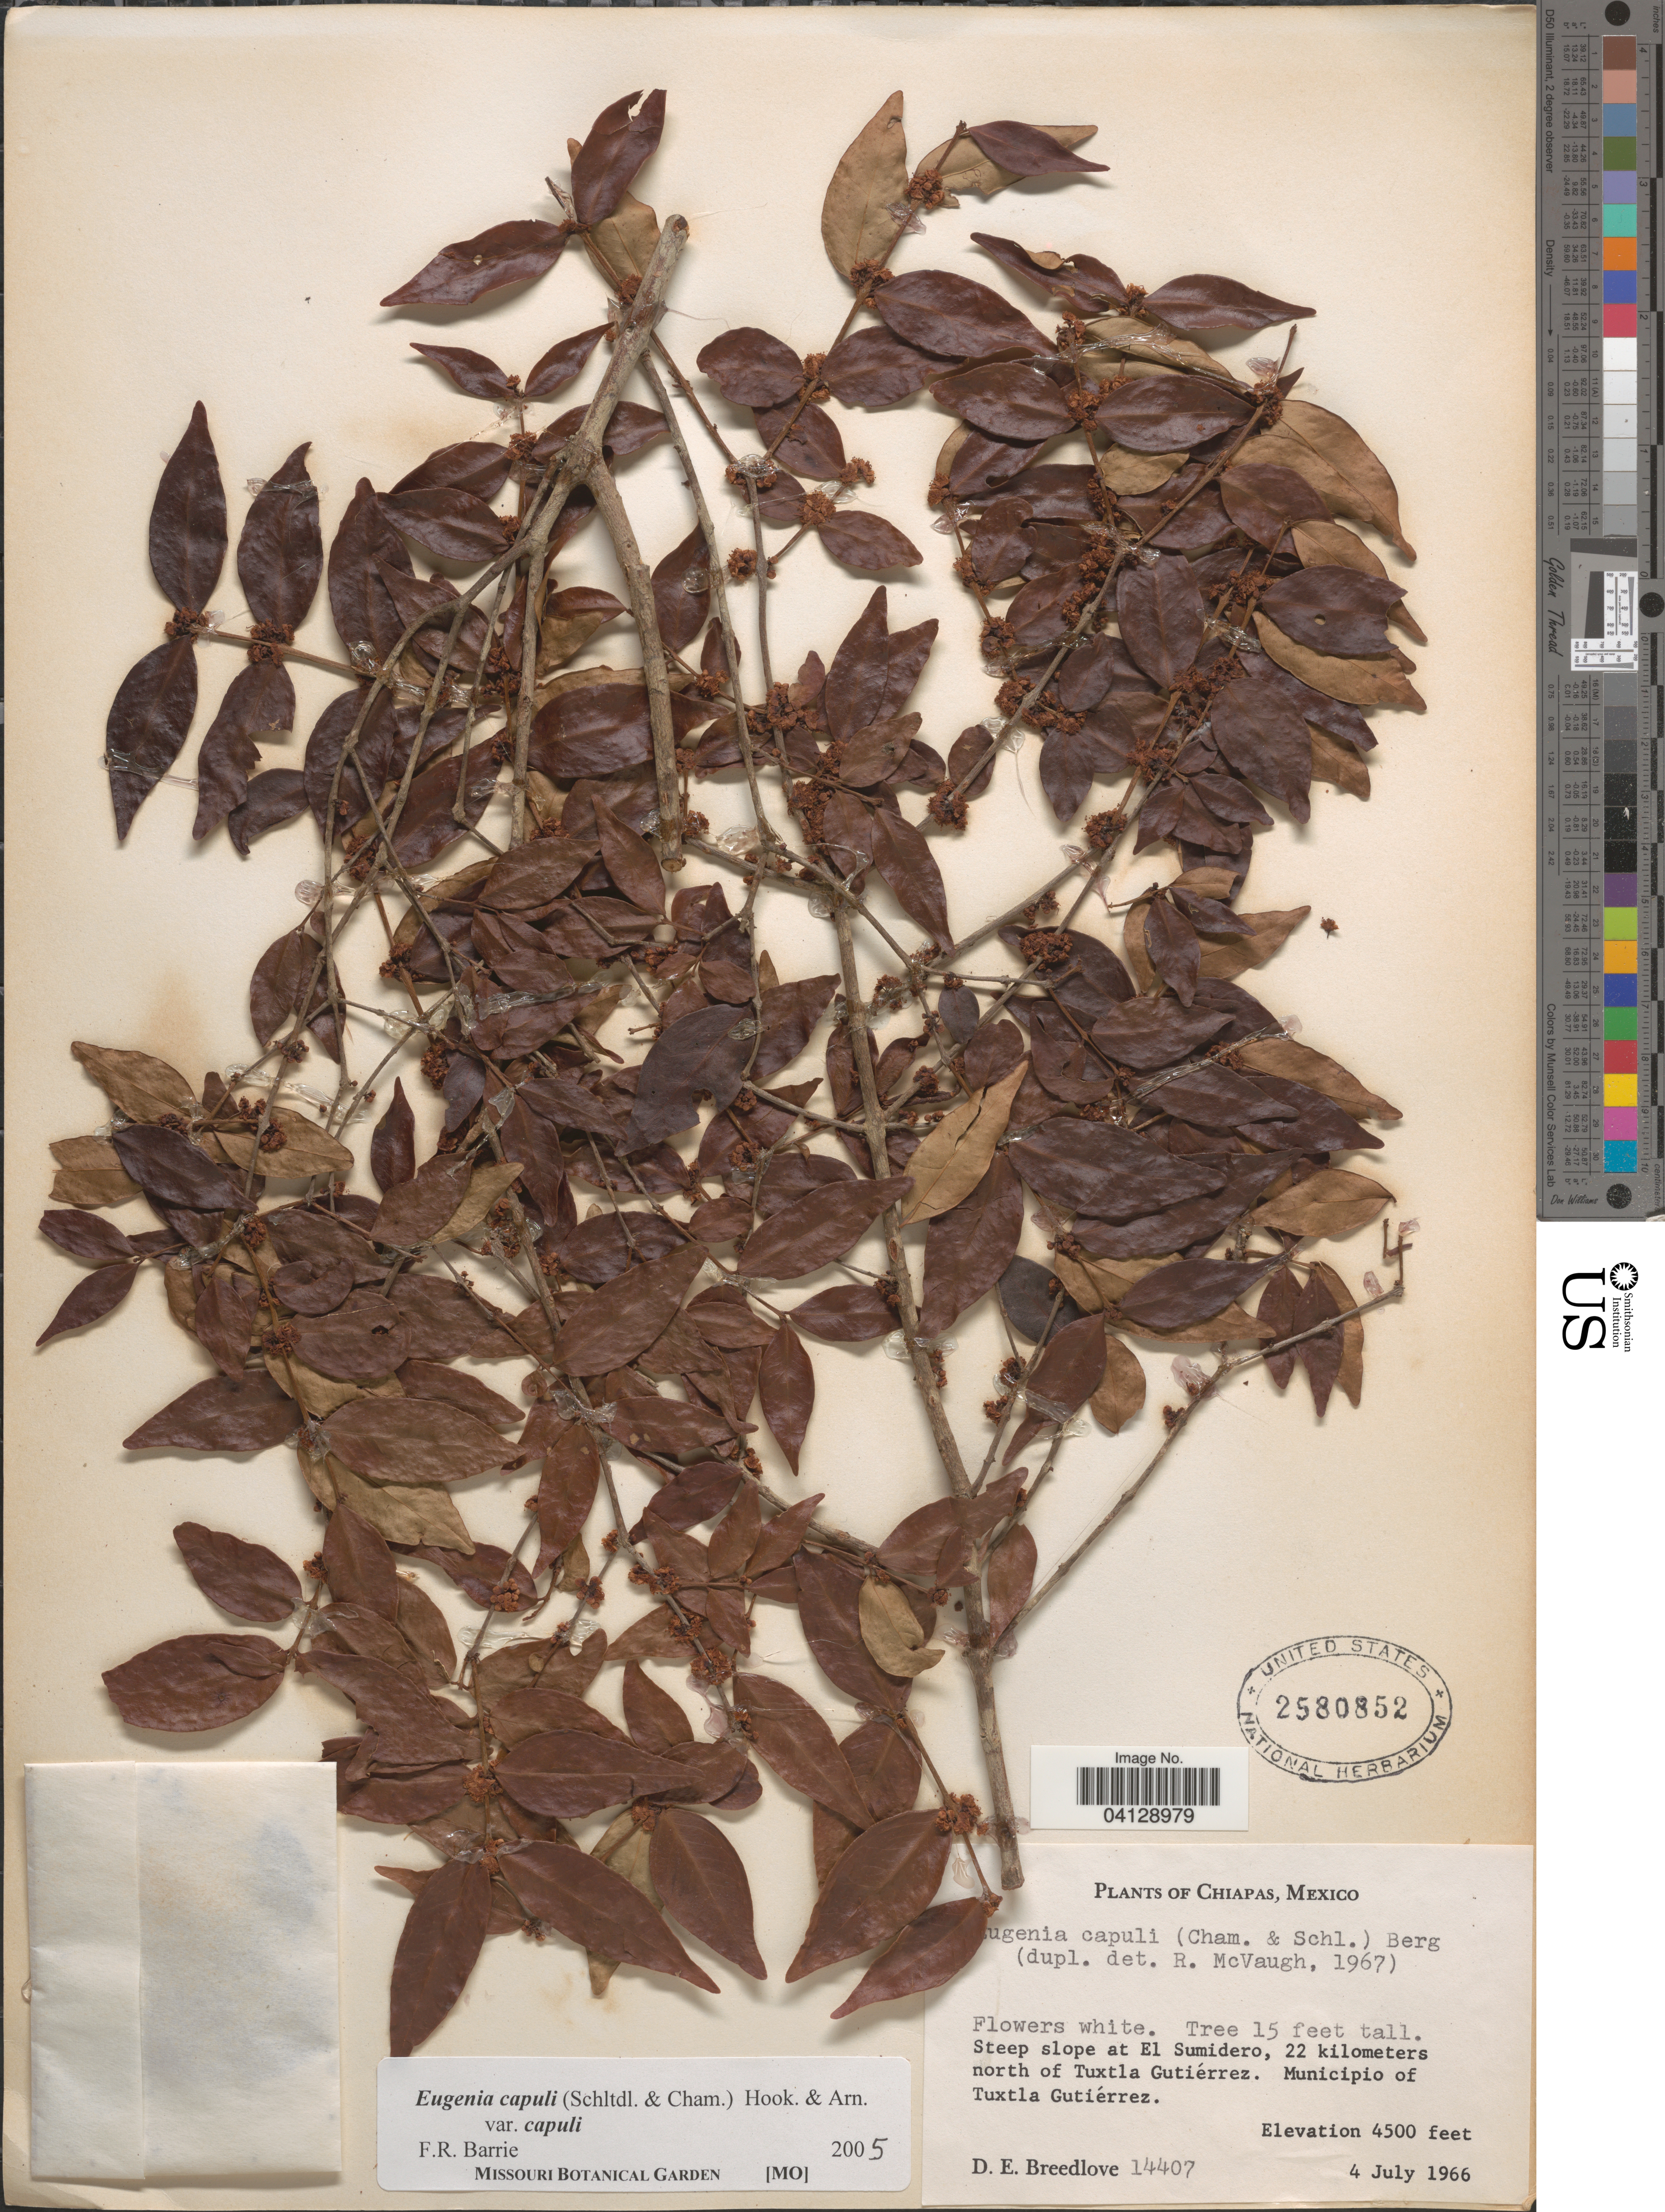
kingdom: Plantae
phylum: Tracheophyta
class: Magnoliopsida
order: Myrtales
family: Myrtaceae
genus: Eugenia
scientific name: Eugenia capuli var. capuli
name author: (Schltdl. & Cham.) Hook. & Arn.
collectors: D. E. Breedlove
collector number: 14407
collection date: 1966-07-04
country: Mexico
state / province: Chiapas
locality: Steep slope at El Sumidero, 22 kilometers north of Tuxtla Gutiérrez. Municipio dof Tuxtla Gutiérrez.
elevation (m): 1372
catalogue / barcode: US 2580852